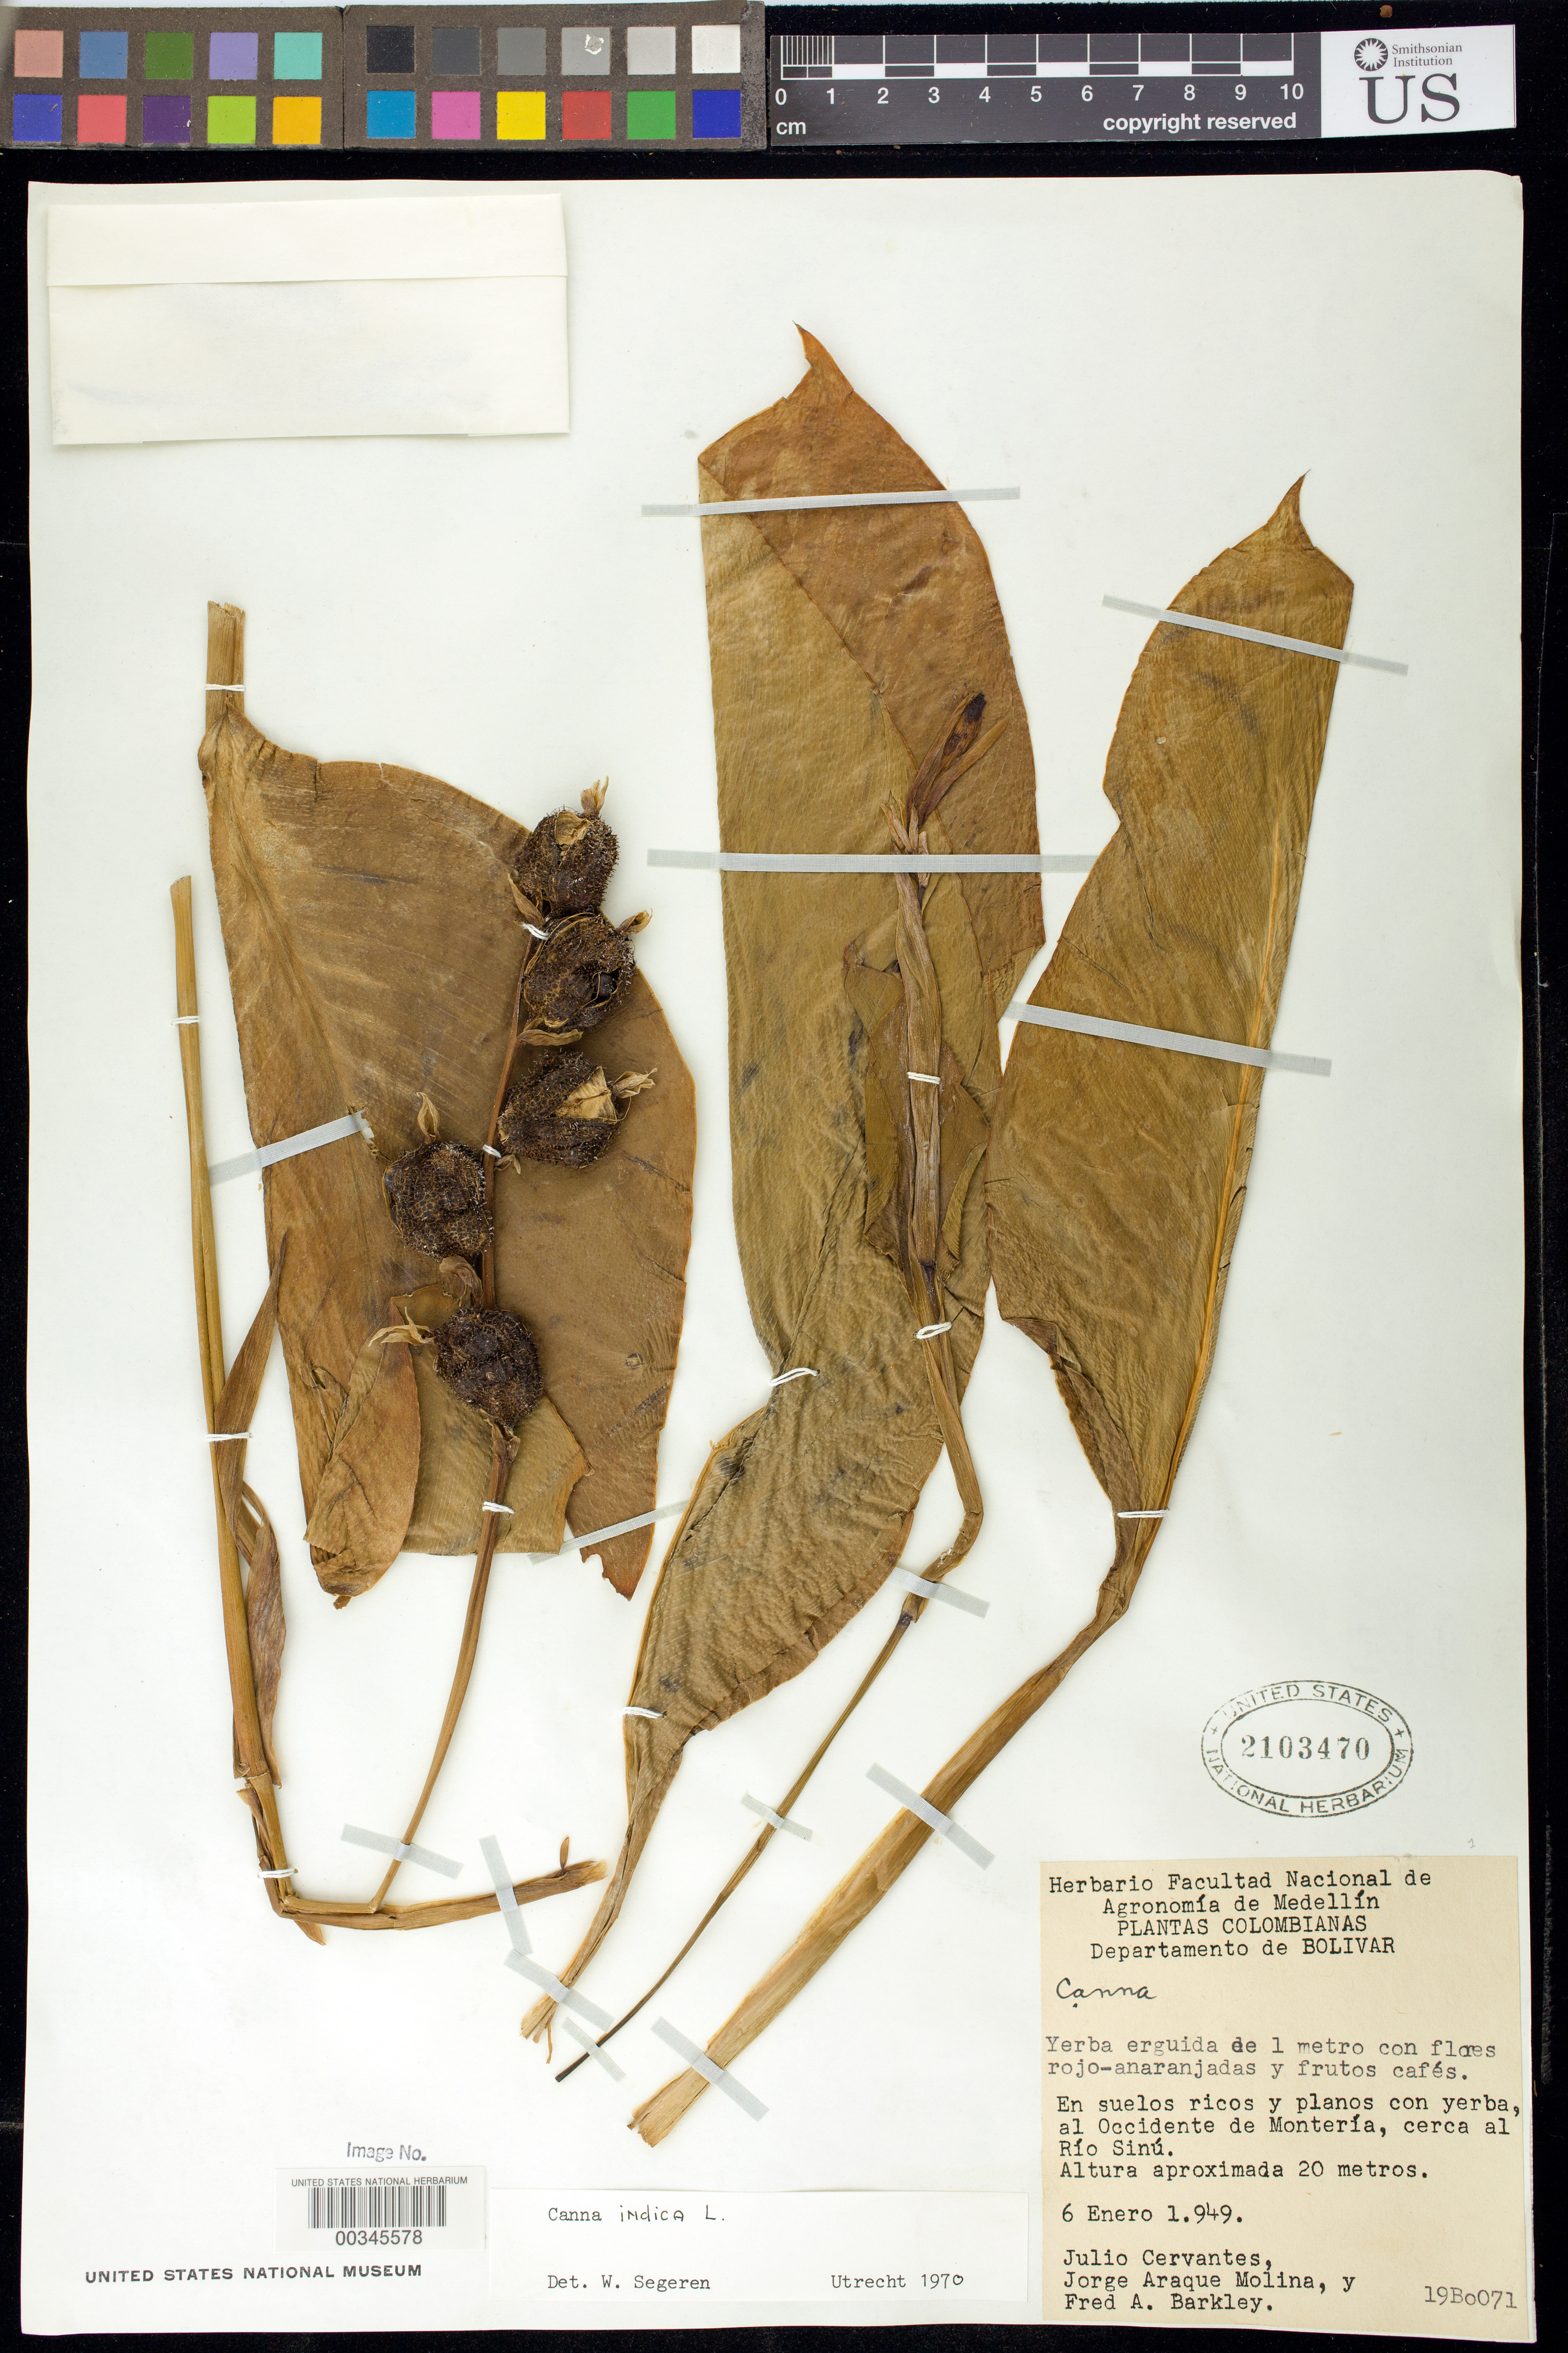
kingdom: Plantae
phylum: Tracheophyta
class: Liliopsida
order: Zingiberales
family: Cannaceae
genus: Canna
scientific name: Canna indica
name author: L.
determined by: Segeren, W.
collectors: J. Cervantes, J. Araque Molina & F. A. Barkley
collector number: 19bo071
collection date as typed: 06 Jan 1949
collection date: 1949-01-06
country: Colombia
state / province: Bolívar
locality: Al occidente de Monteria, Cerca al Rio Sinu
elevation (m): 20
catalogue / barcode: US 2103470